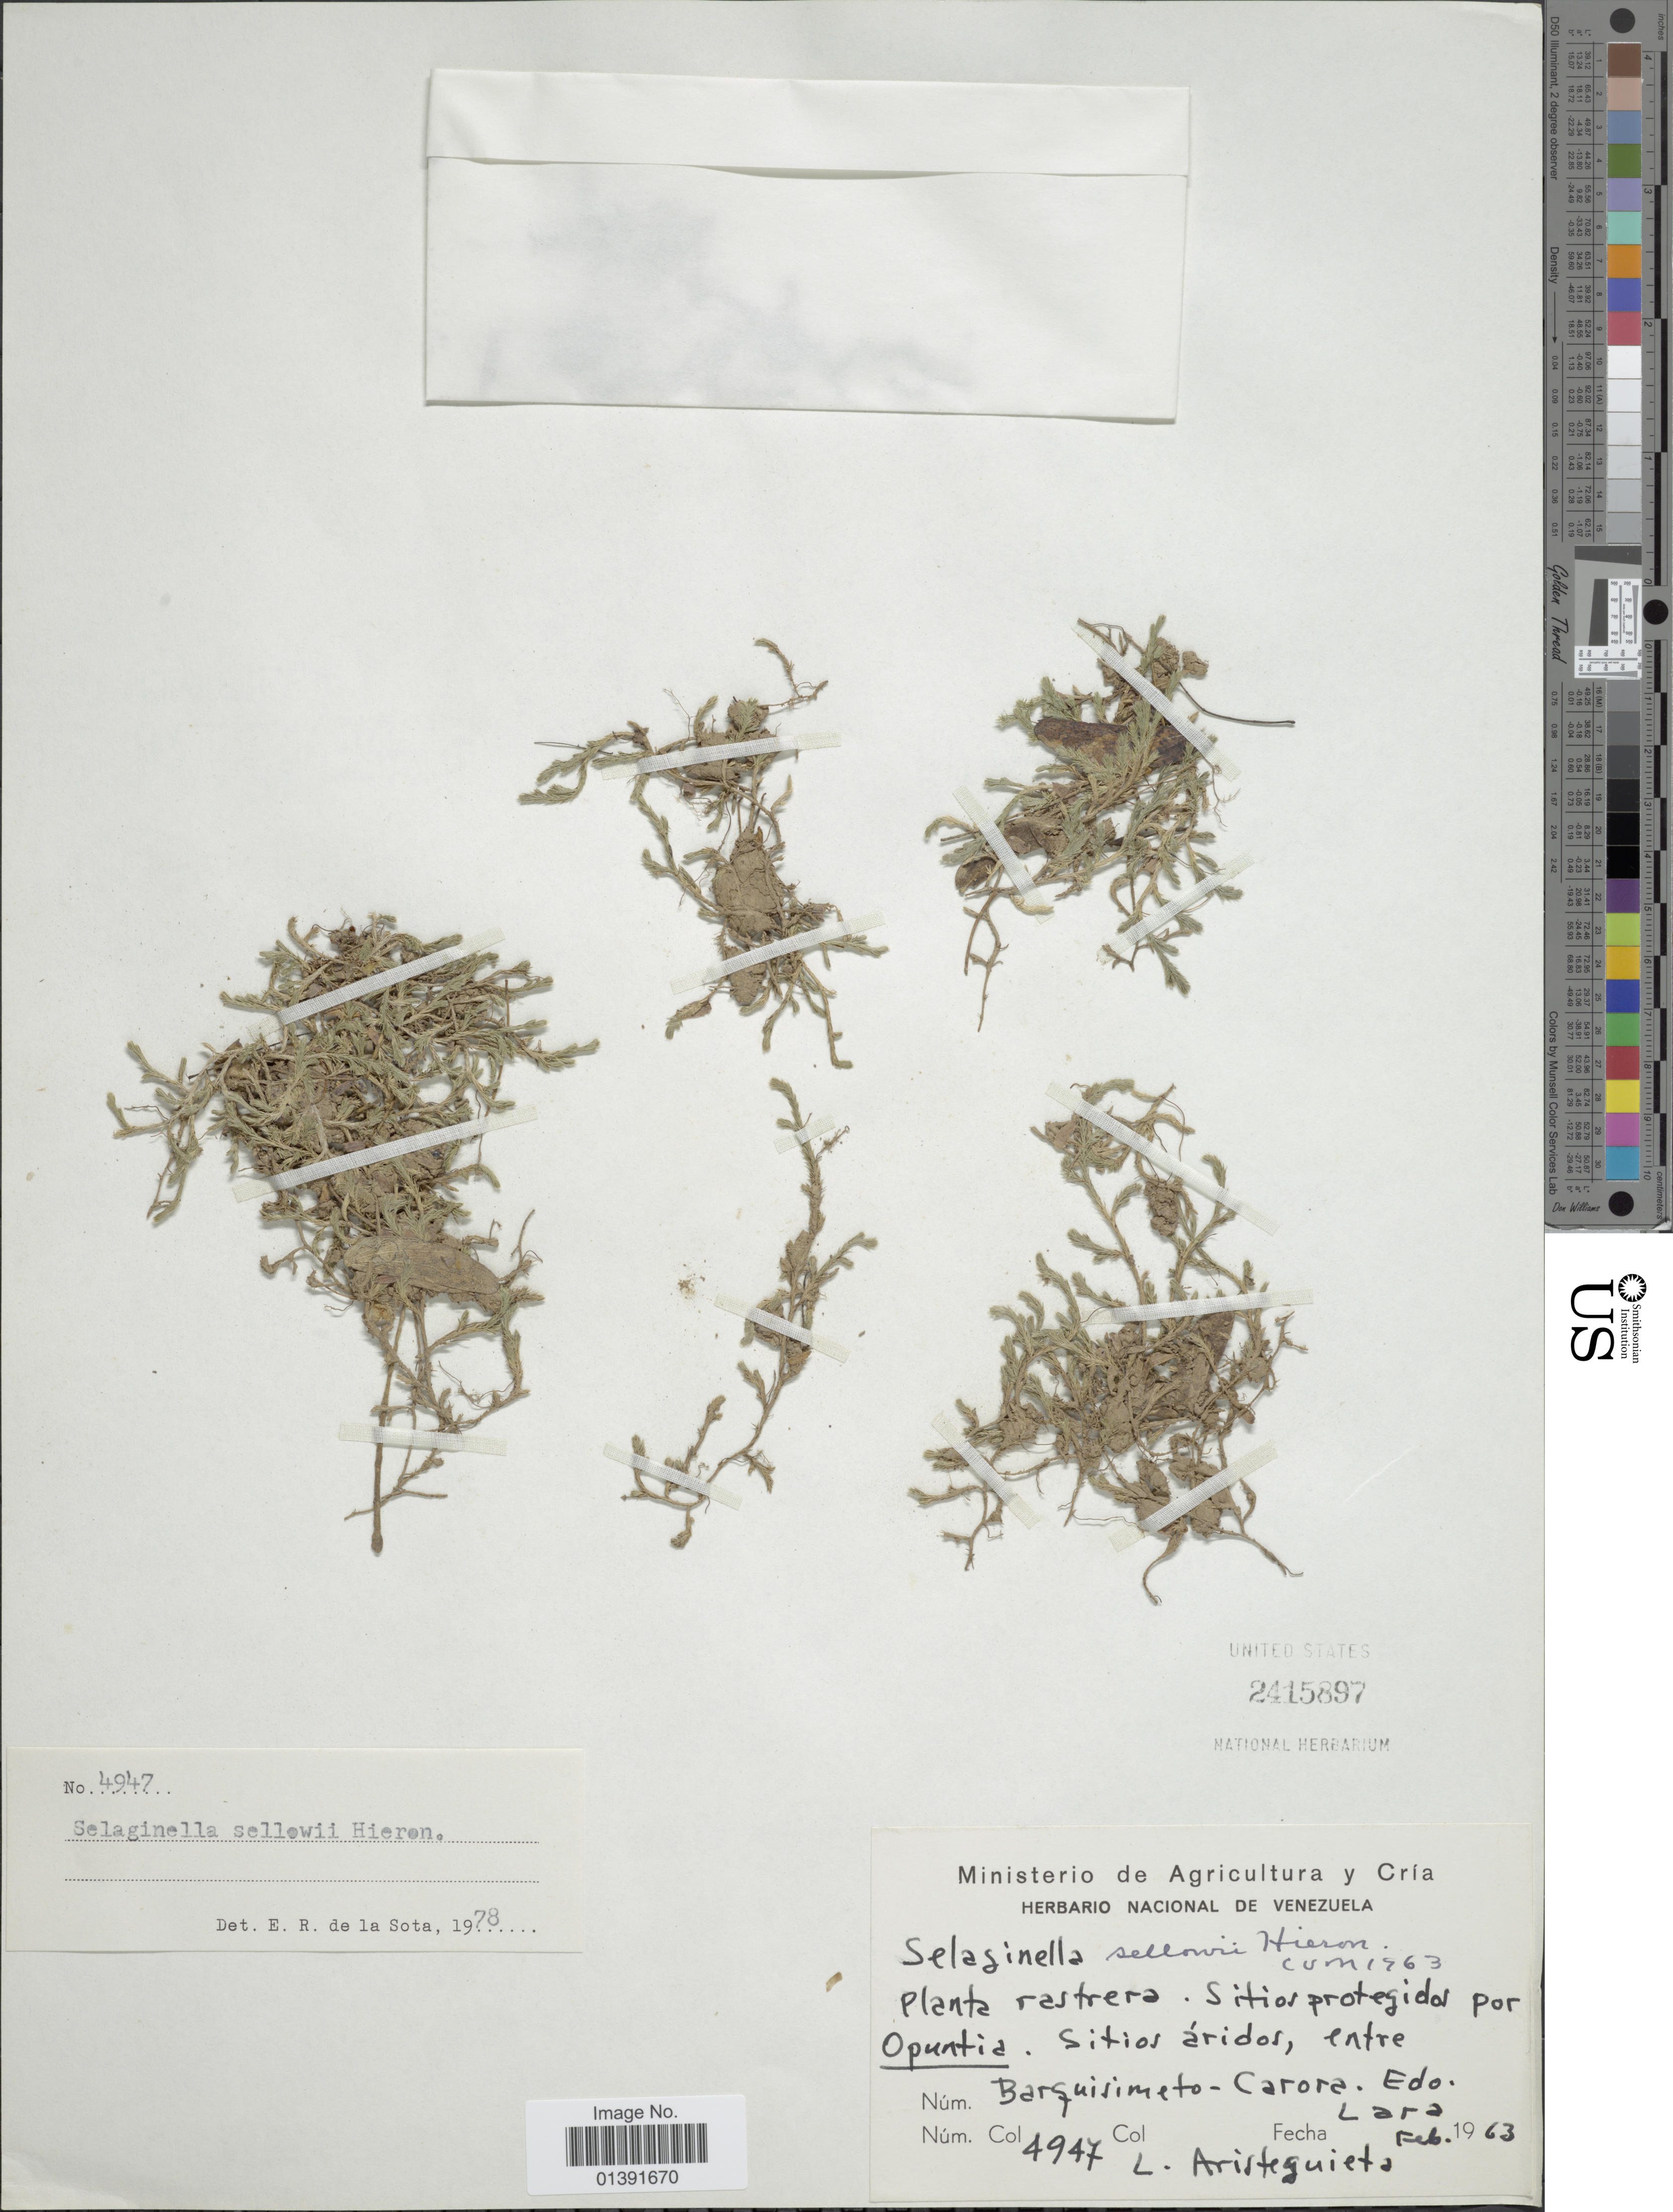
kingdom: Plantae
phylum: Tracheophyta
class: Lycopodiopsida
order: Selaginellales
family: Selaginellaceae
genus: Selaginella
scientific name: Selaginella sellowii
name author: Hieron.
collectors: L. Aristeguieta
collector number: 4947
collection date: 1963-02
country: Venezuela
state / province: Lara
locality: Barquisimeto-Carora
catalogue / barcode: US 2415897